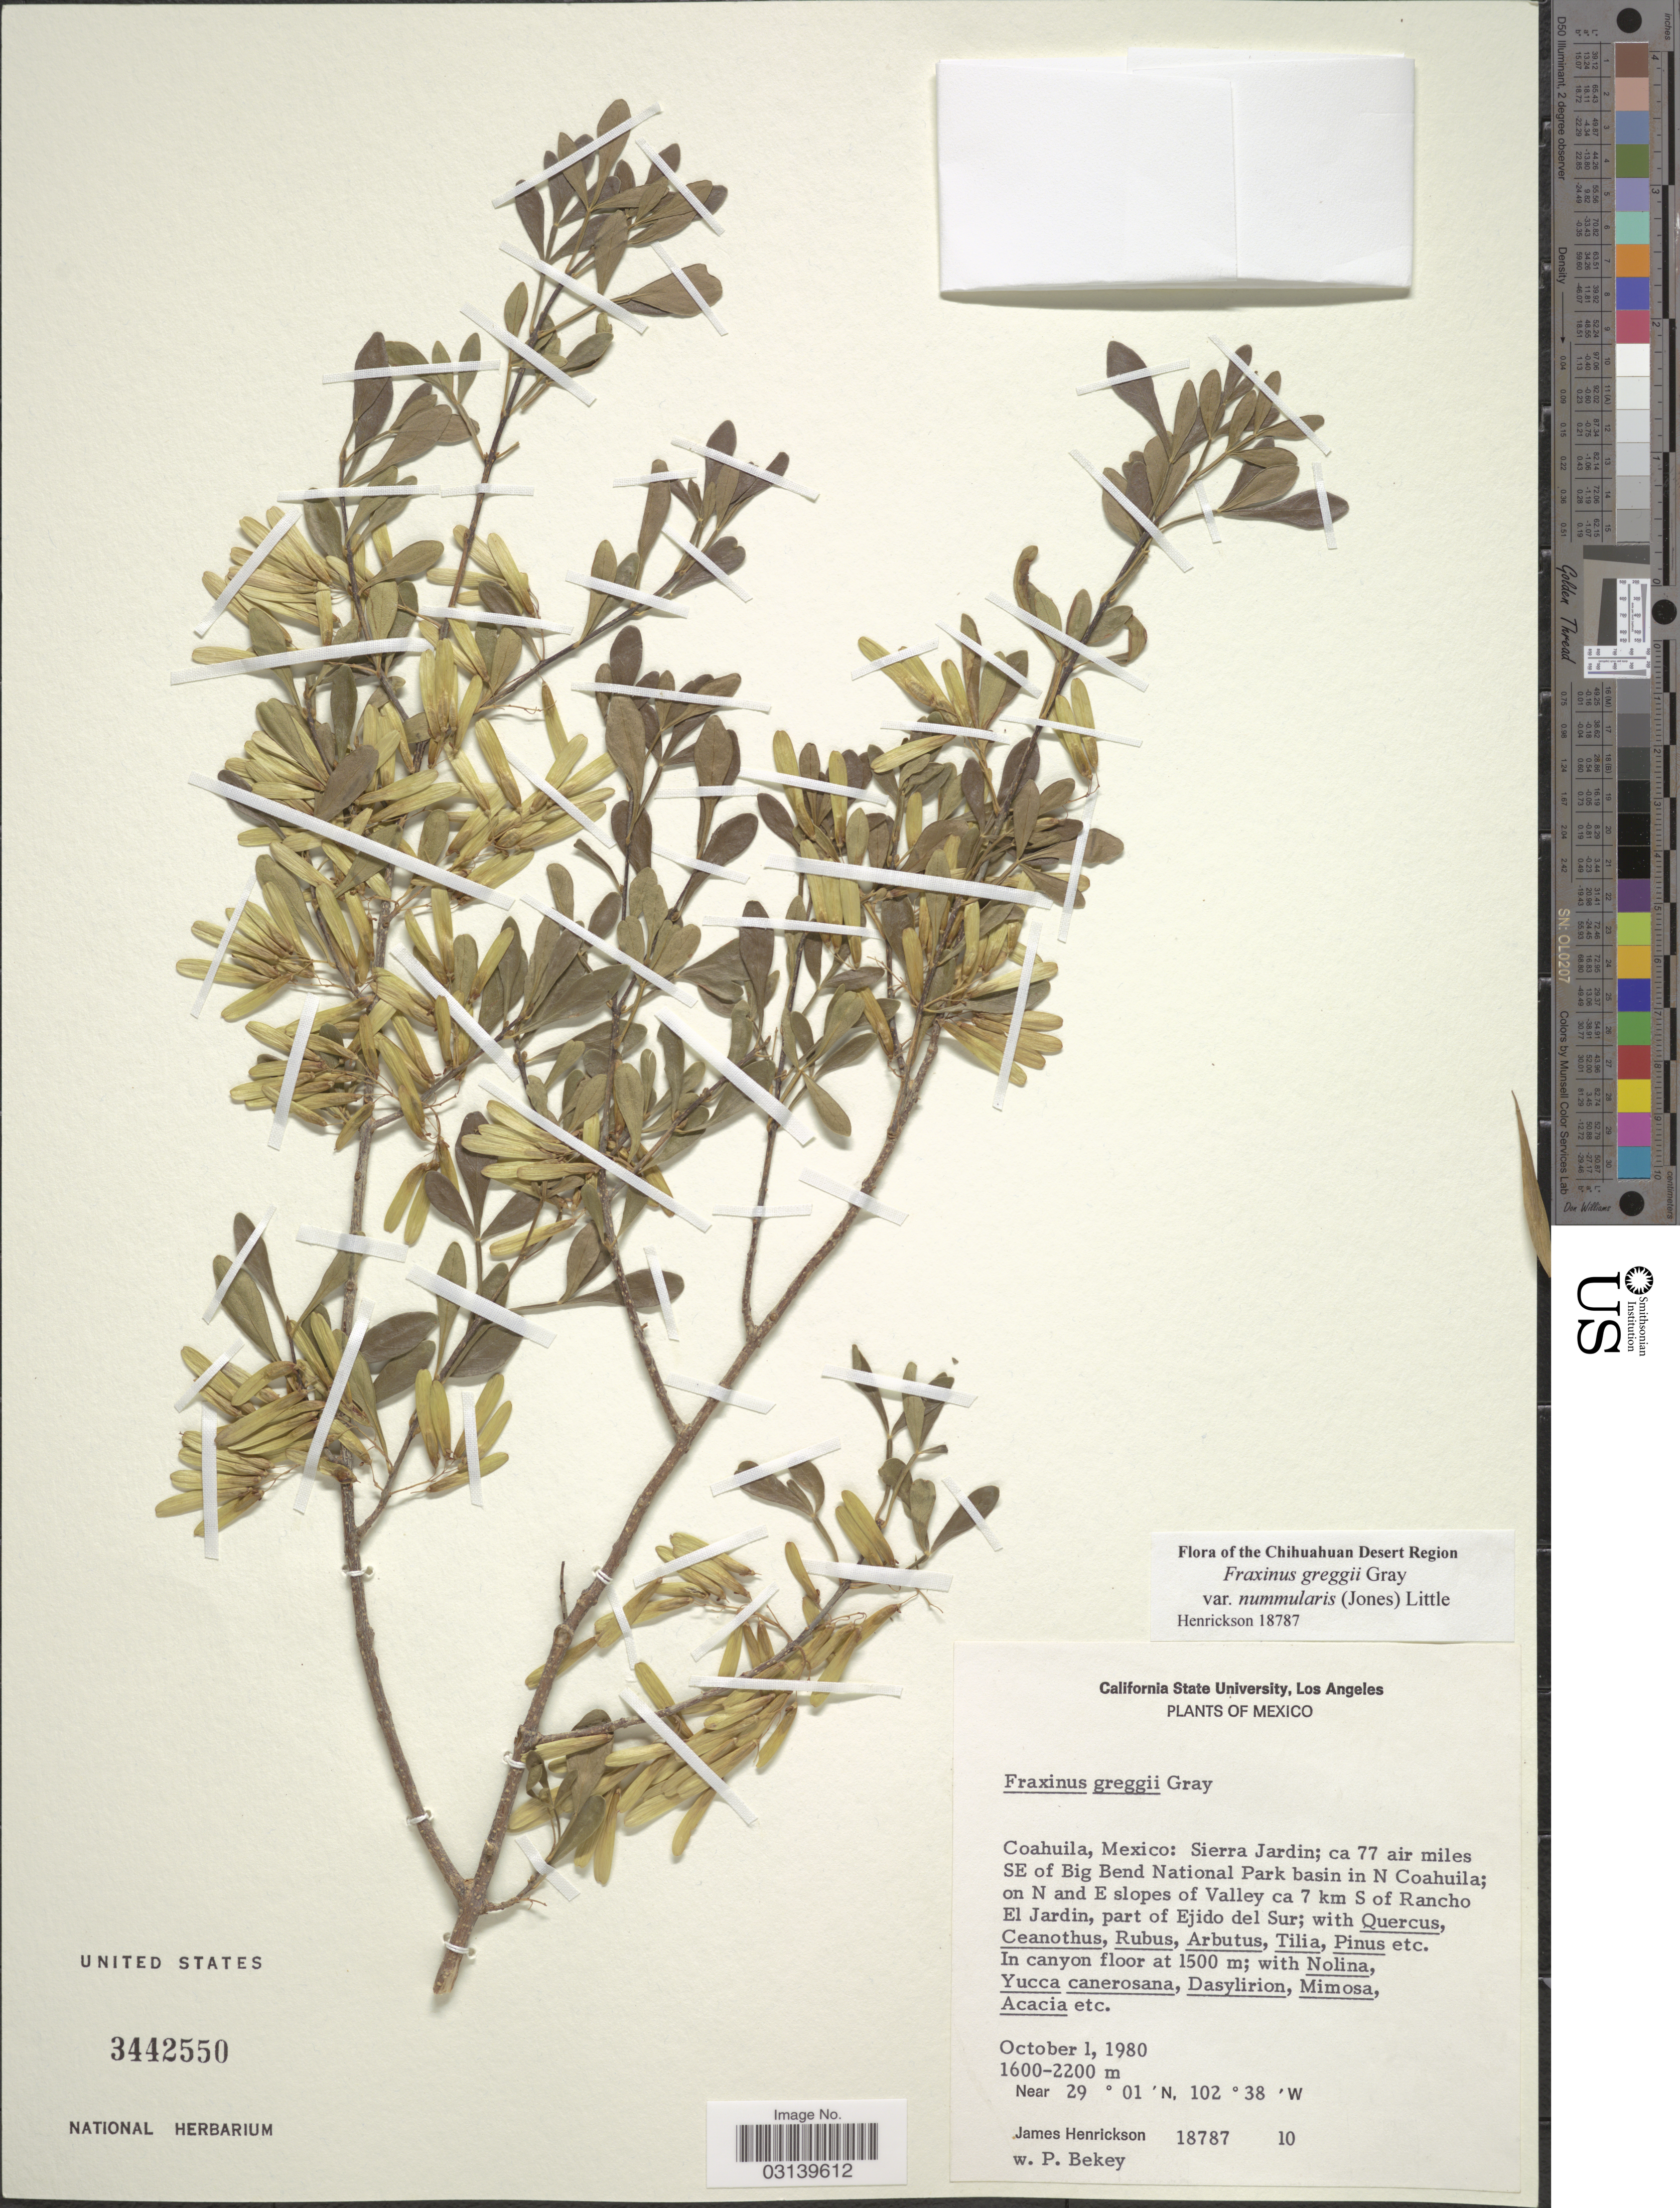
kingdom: Plantae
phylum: Tracheophyta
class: Magnoliopsida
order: Lamiales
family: Oleaceae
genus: Fraxinus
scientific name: Fraxinus greggii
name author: A. Gray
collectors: J. Henrickson & Bekey, P.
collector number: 18787/ 10?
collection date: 1980-10-01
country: Mexico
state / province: Coahuila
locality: Sierra Jardin; ca 77 air miles SE of Big Bend National Park basin in N Coahuila; on N and E slopes of Valley ca 7 km S of Rancho El Jardin, part of Ejido del Sur.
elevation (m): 1500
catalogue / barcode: US 3442550